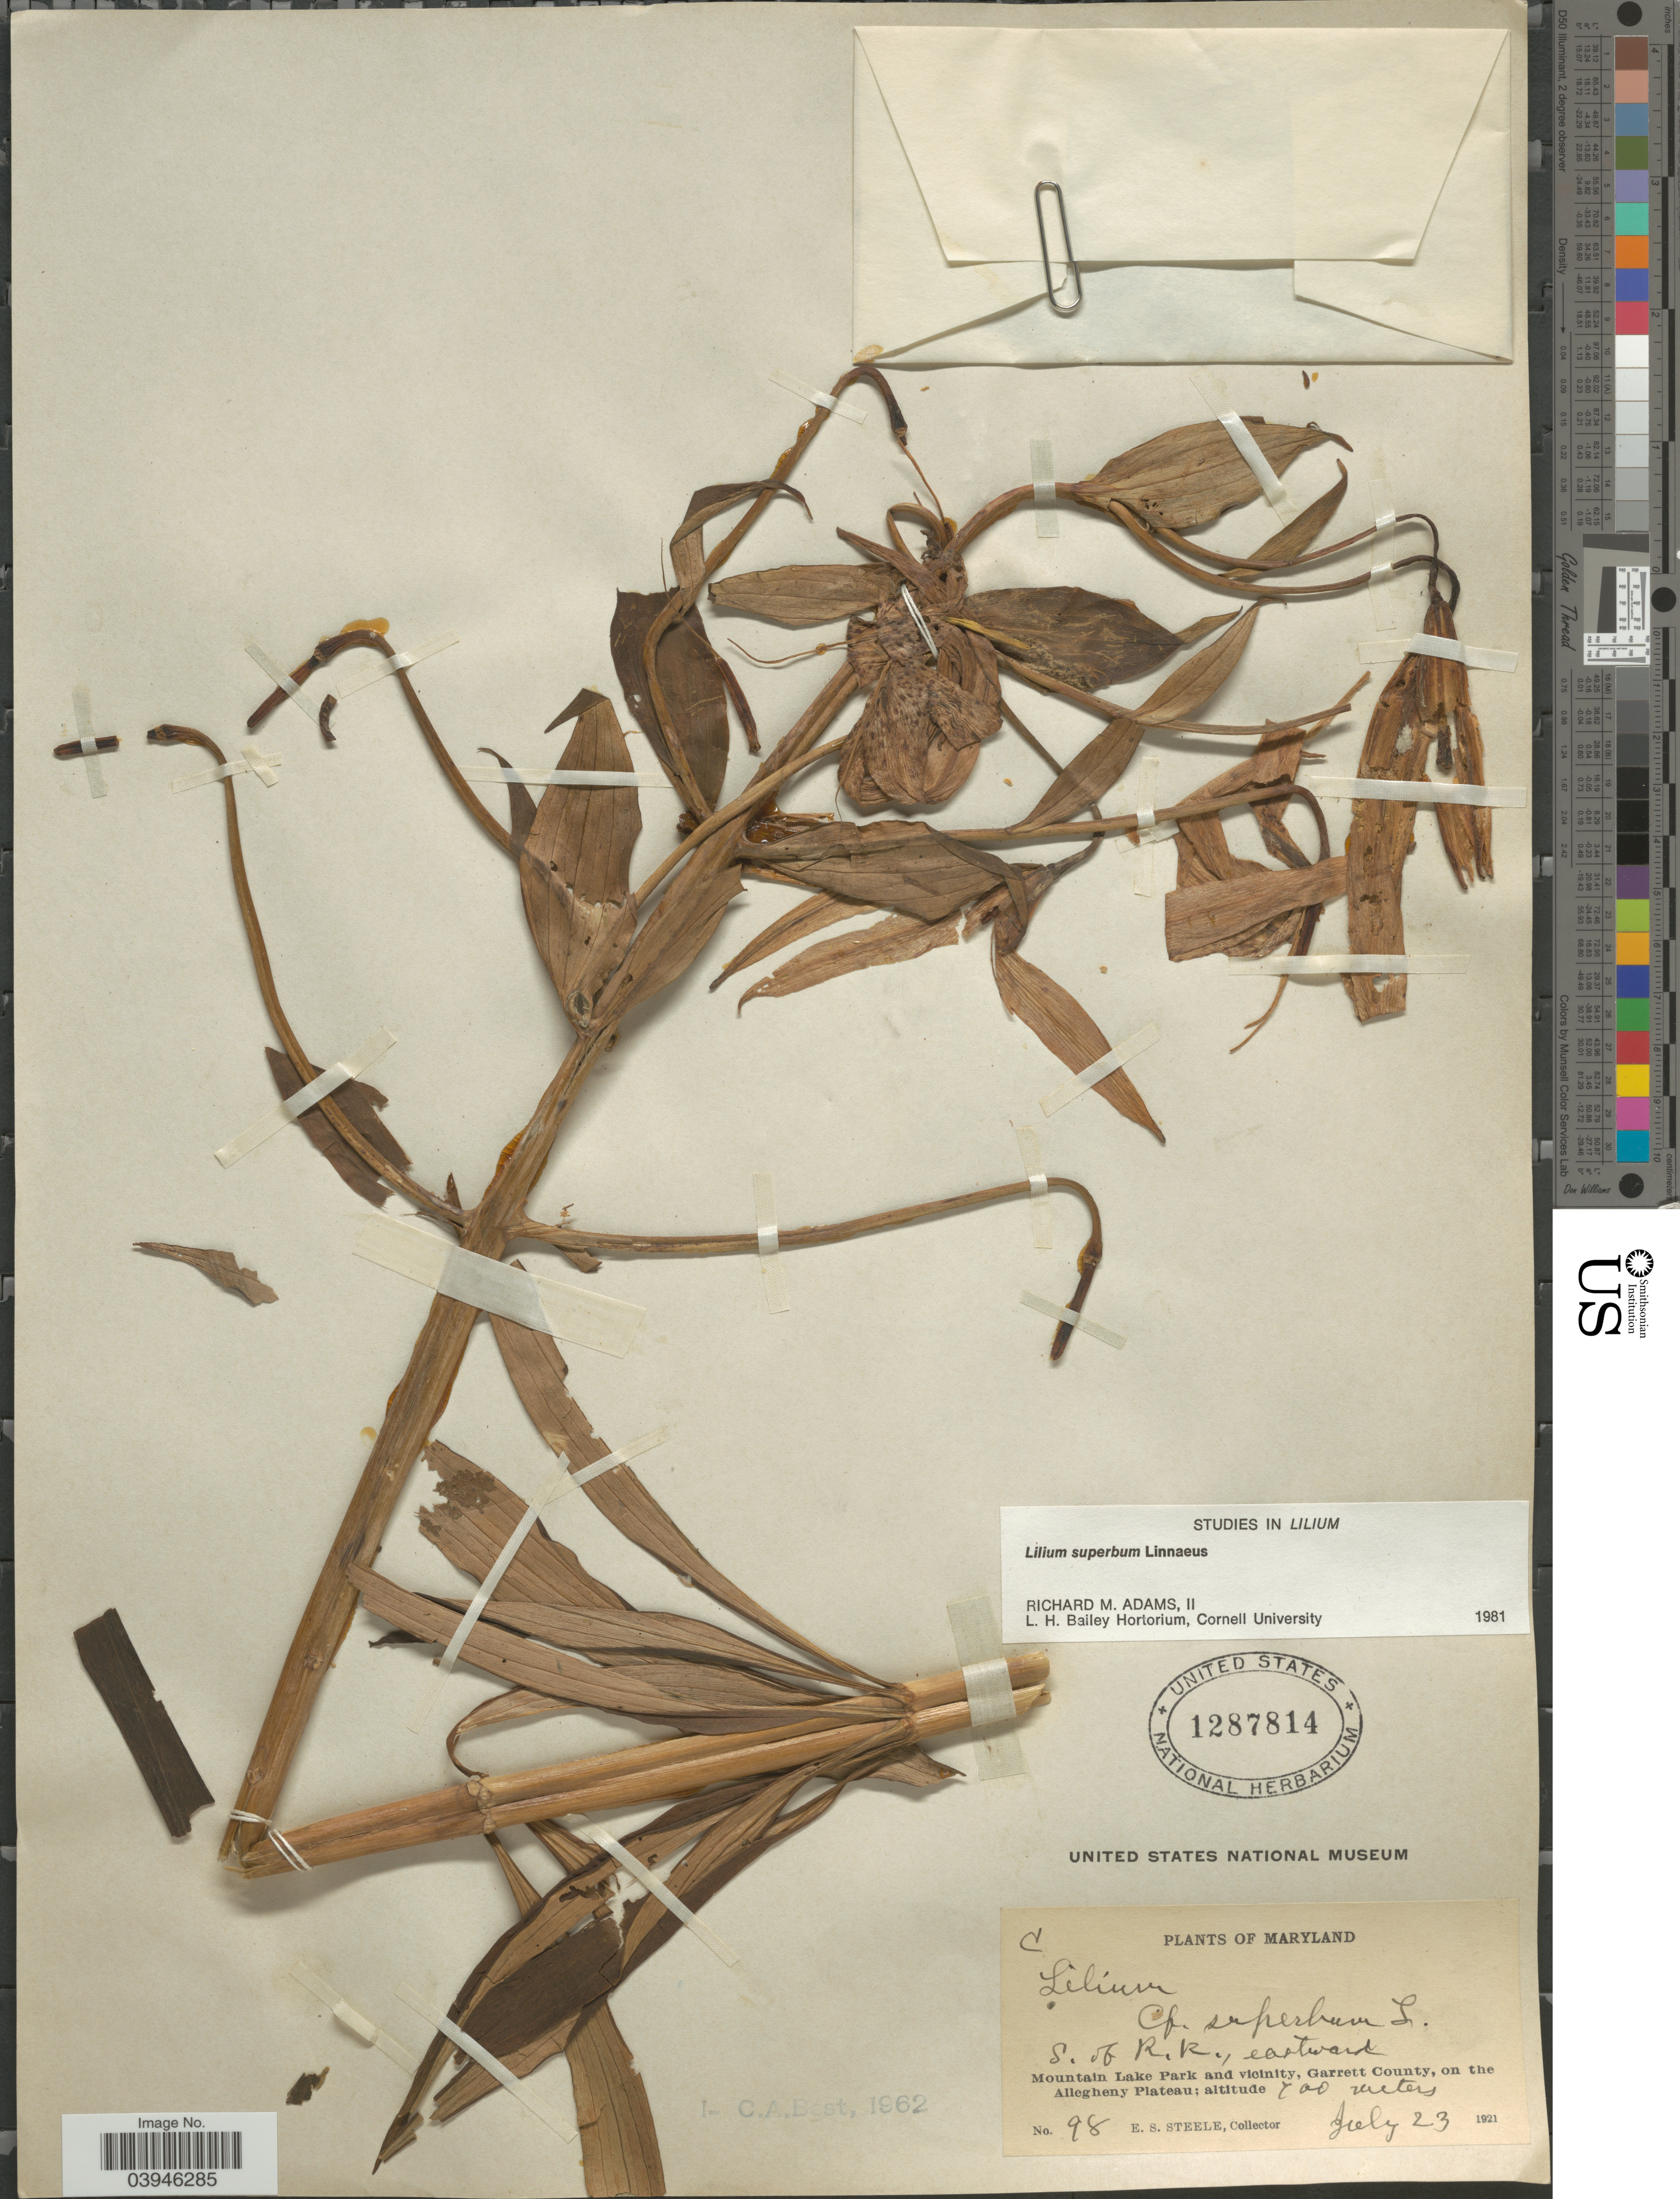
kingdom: Plantae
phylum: Tracheophyta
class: Liliopsida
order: Liliales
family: Liliaceae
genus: Lilium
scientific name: Lilium superbum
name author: L.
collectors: E. Steele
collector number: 98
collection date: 1921-07-23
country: United States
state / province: Maryland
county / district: Garrett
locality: S. of R. R., eastward. Mountain Lake Park and vicinity, Garrett County, on the Allegheny Plateau.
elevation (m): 700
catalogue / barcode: US 1287814